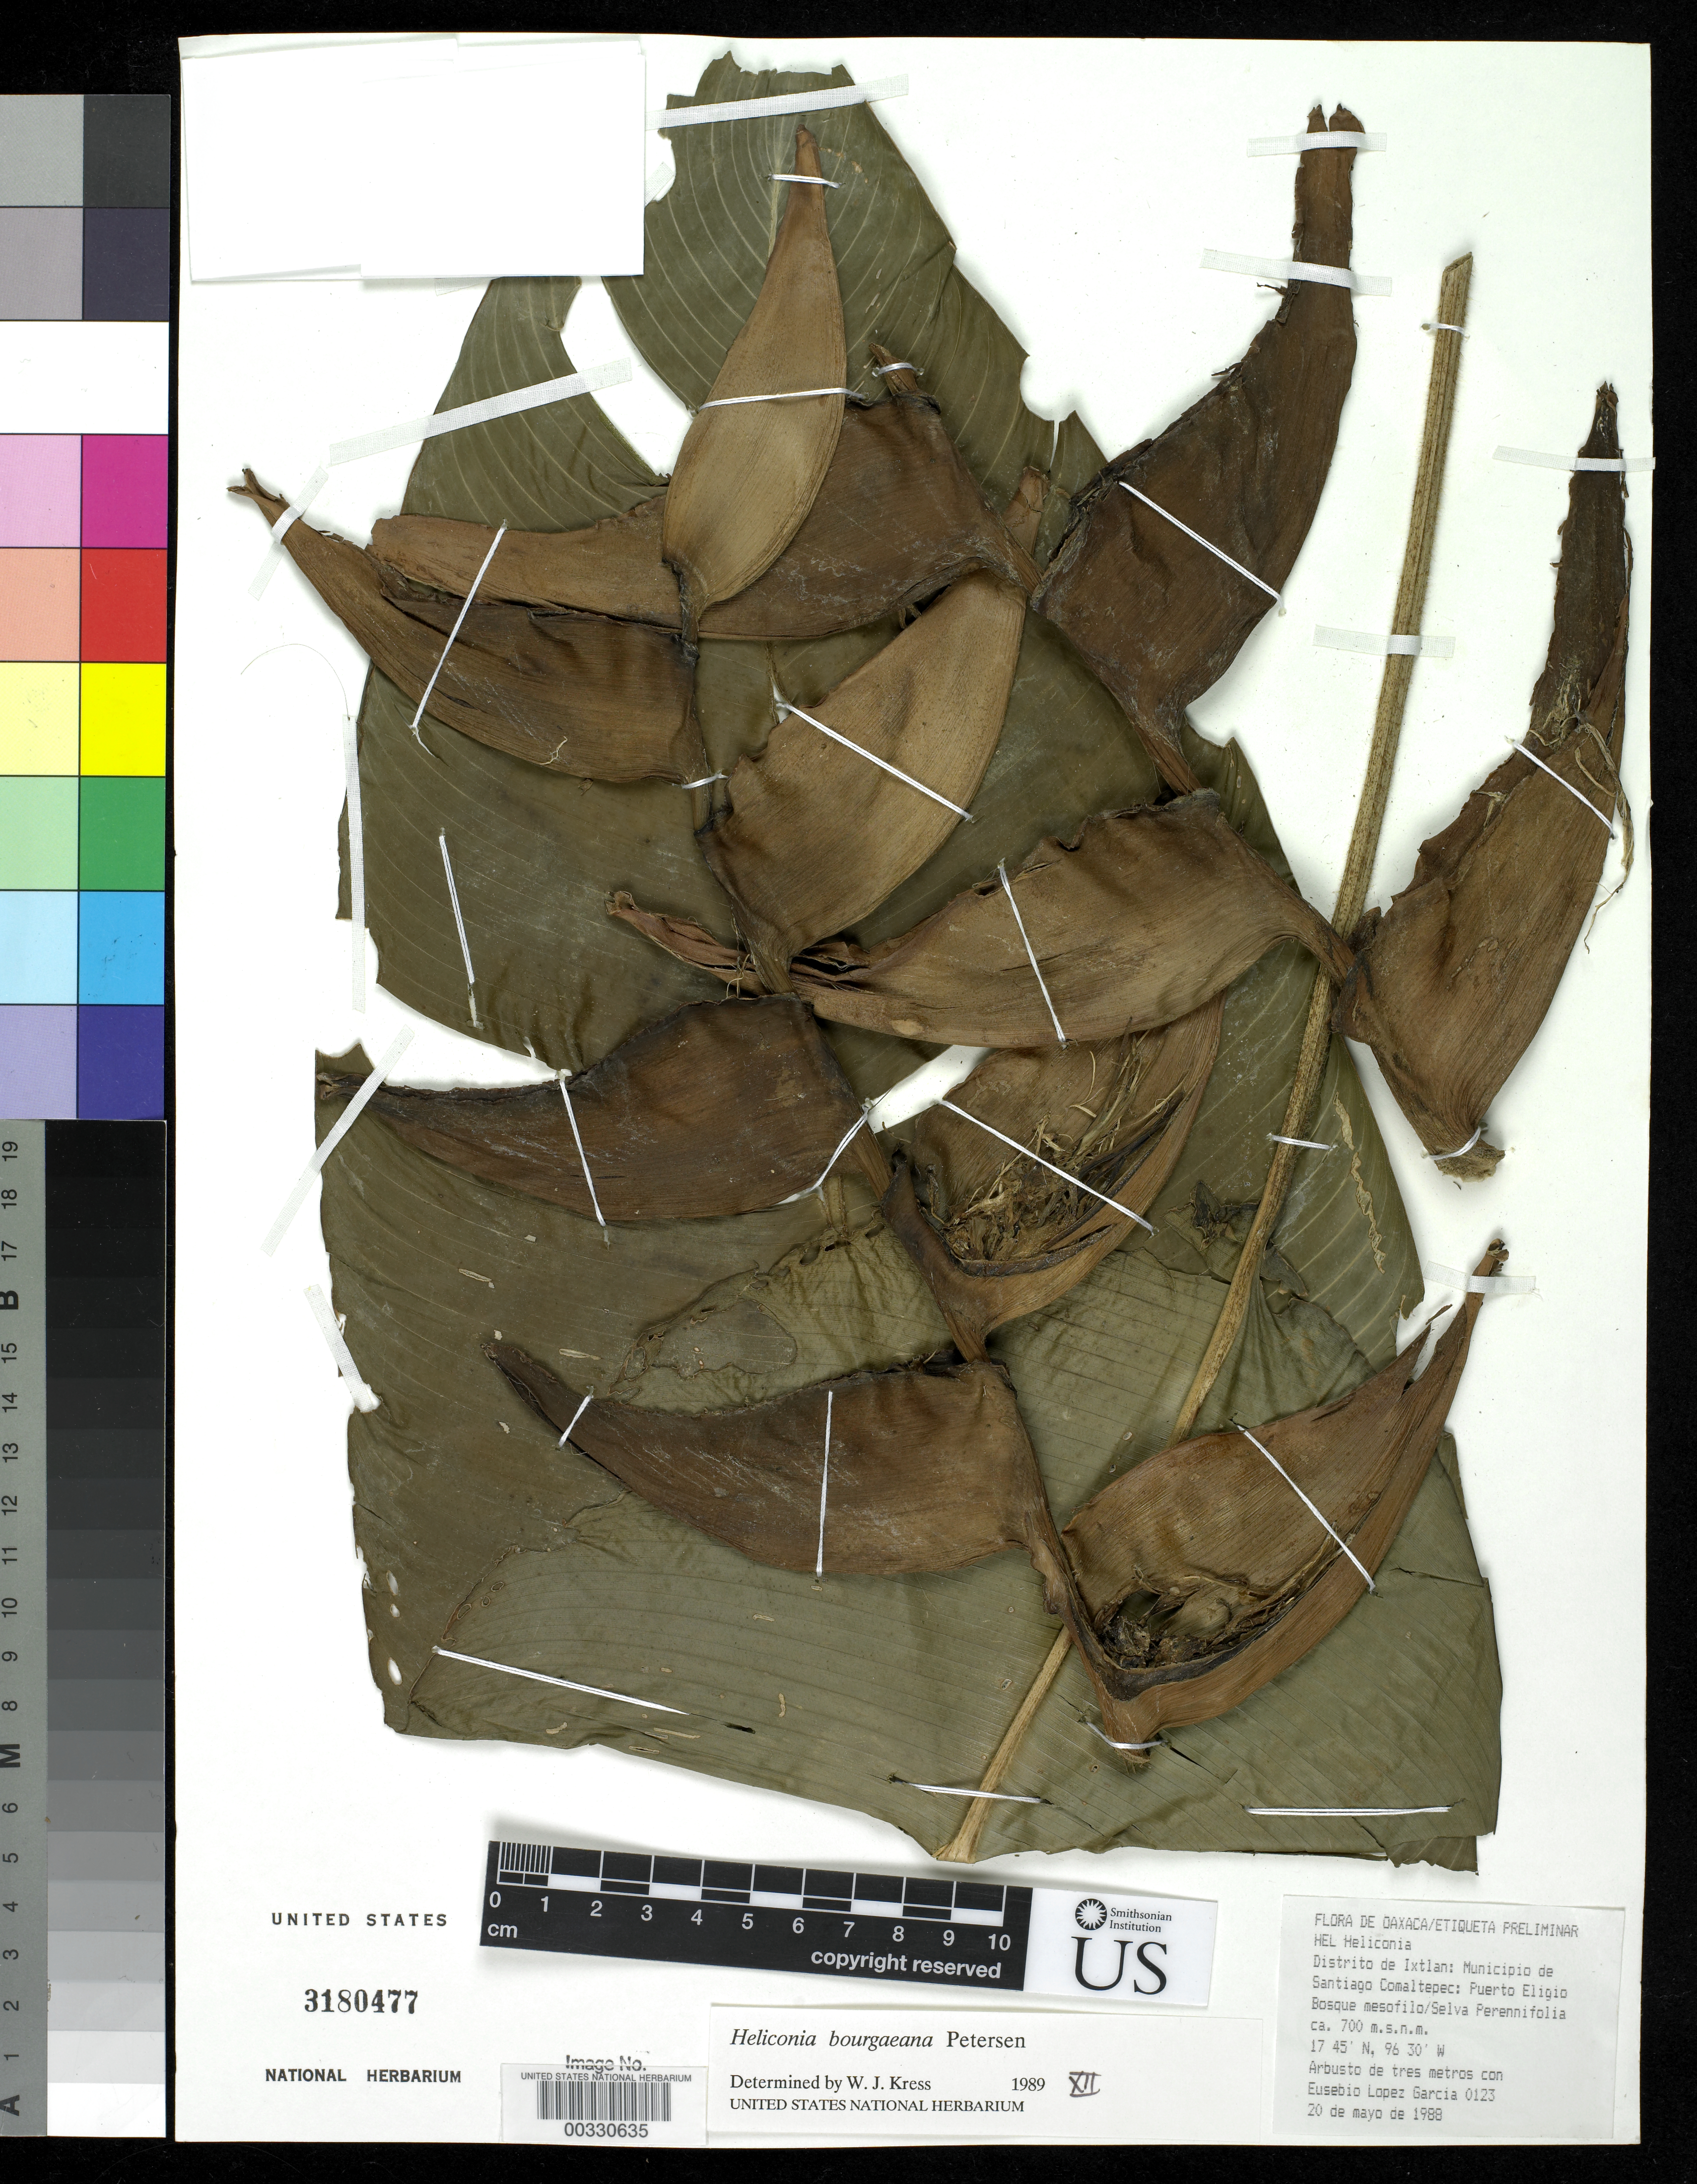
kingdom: Plantae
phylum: Tracheophyta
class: Liliopsida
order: Zingiberales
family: Heliconiaceae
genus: Heliconia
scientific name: Heliconia bourgaeana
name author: Petersen in Mart.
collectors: E. L. Garcia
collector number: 0123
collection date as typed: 20 May 1988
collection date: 1988-05-20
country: Mexico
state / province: Oaxaca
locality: Dist Ixtlan, Mun of Santiago Comaltepec, Puerto Eligio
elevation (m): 700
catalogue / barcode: US 3180477